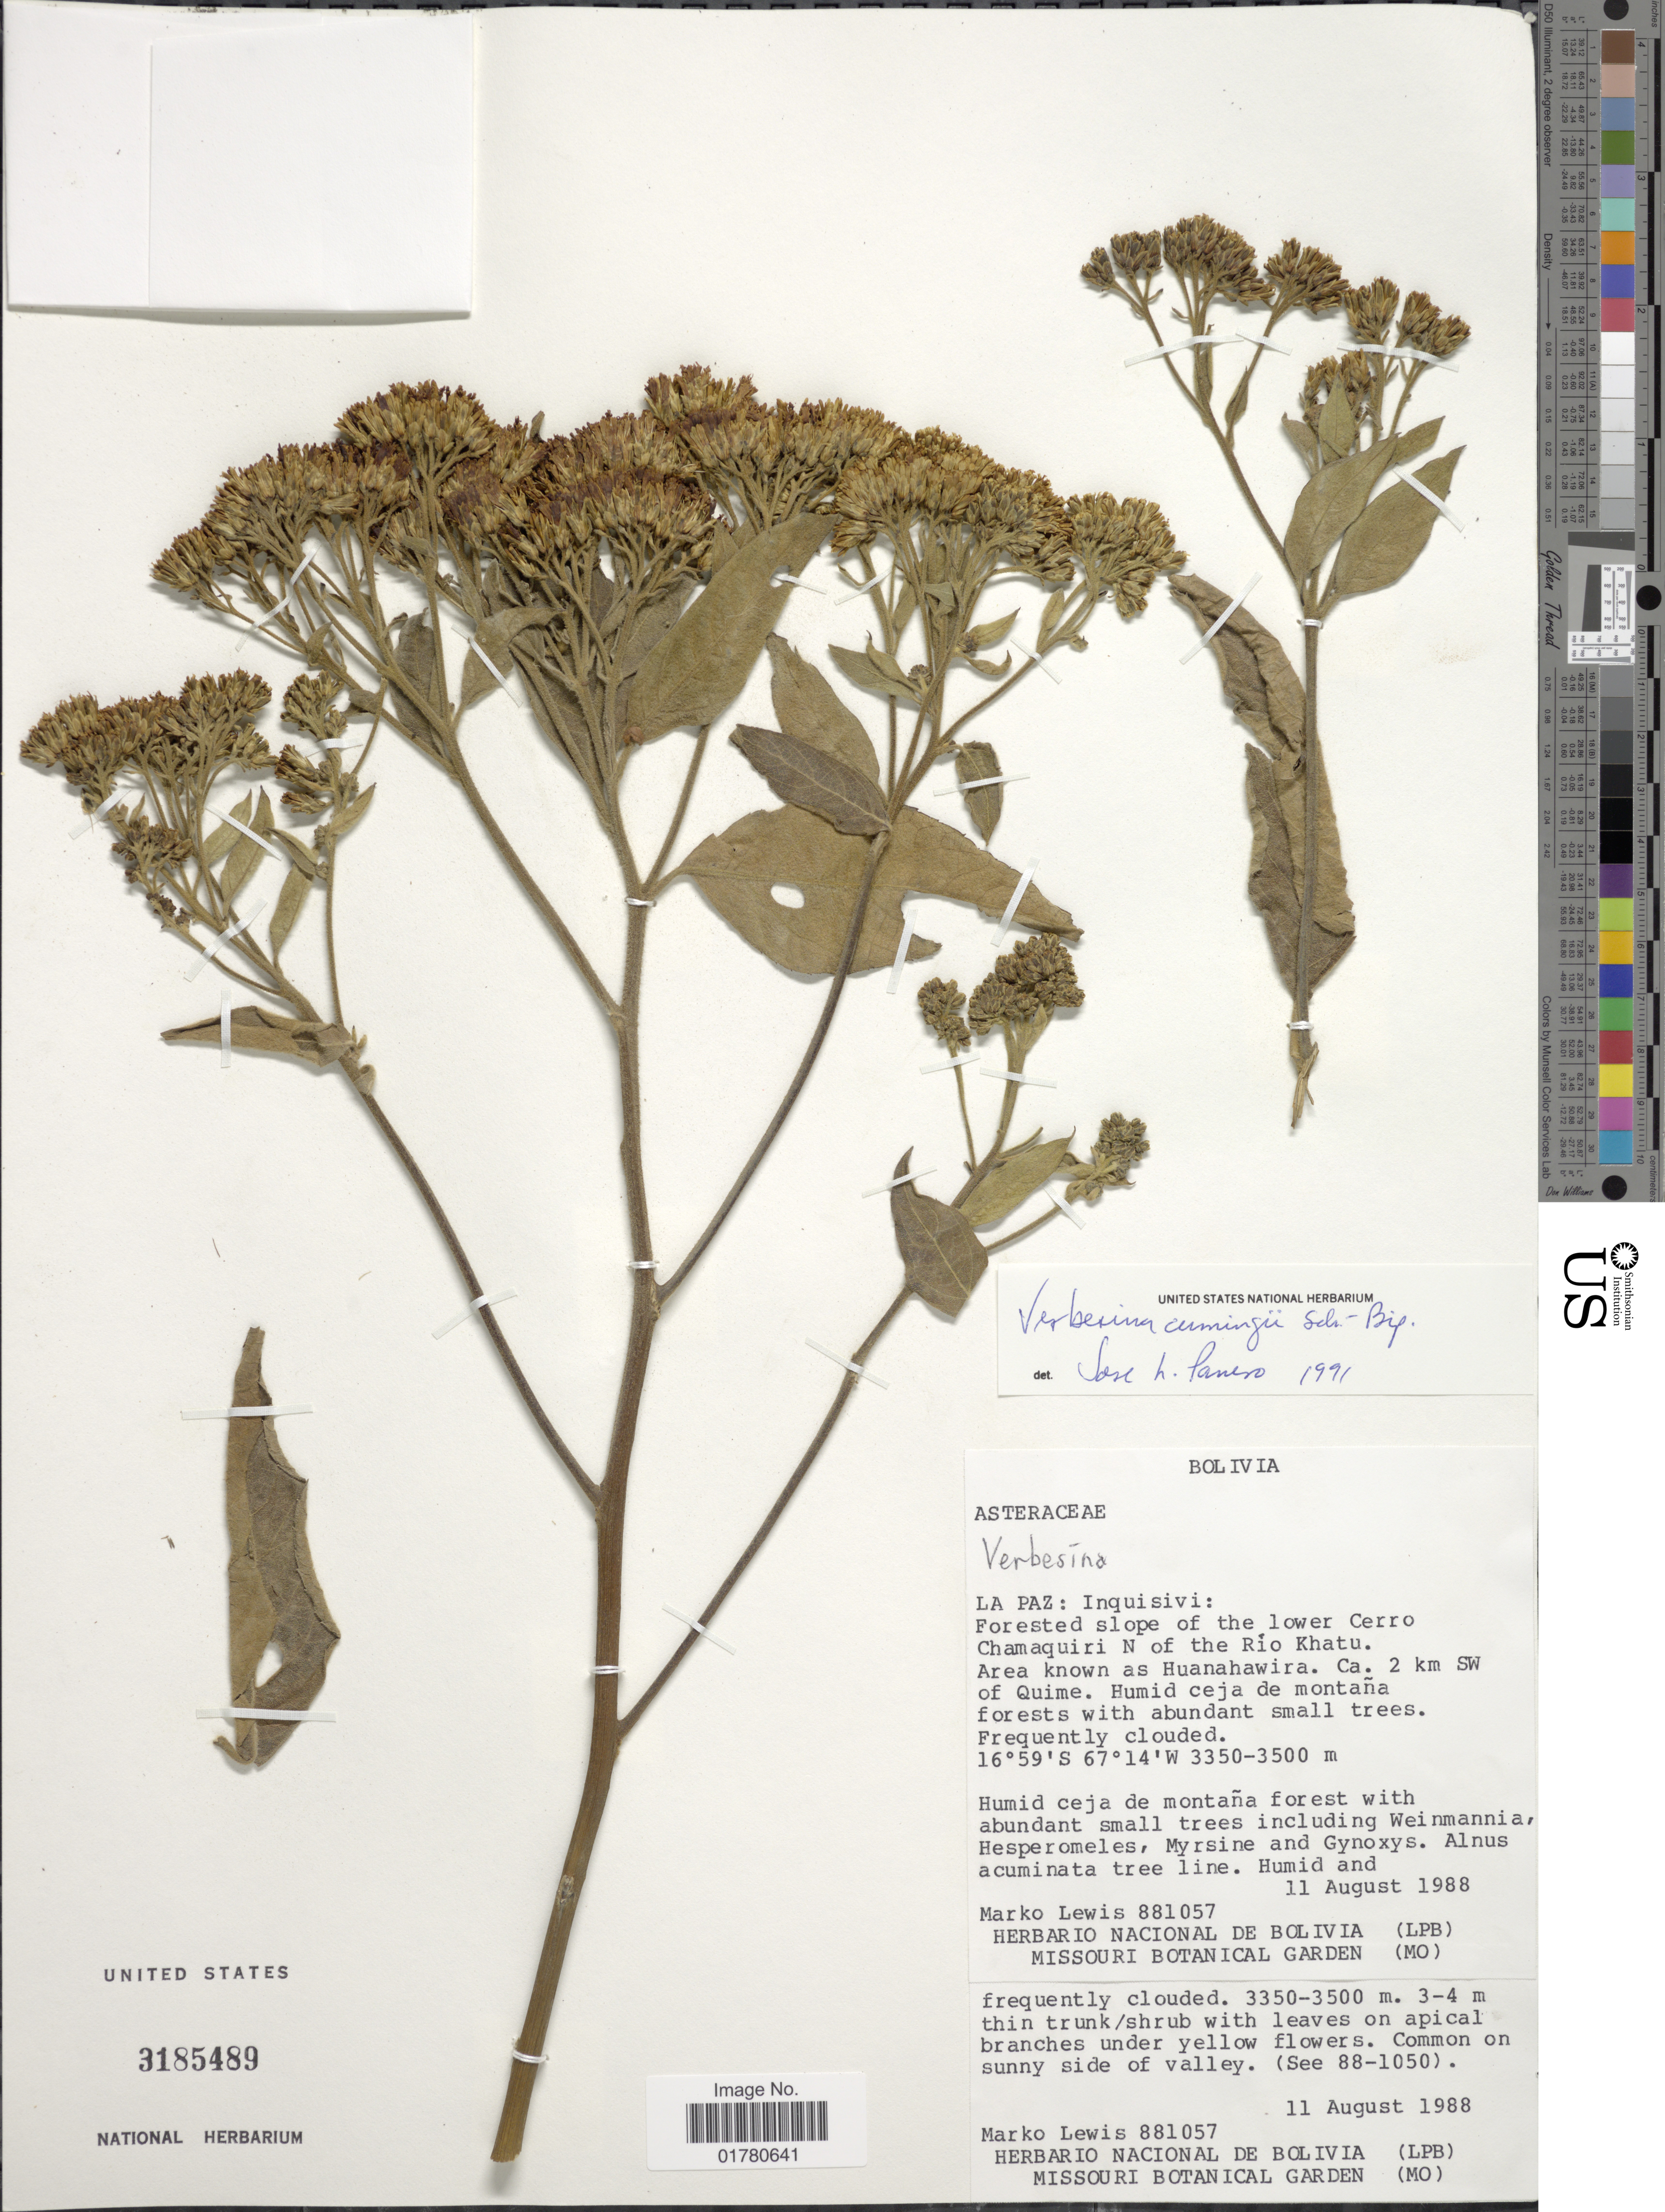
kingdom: Plantae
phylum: Tracheophyta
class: Magnoliopsida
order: Asterales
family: Asteraceae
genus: Verbesina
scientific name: Verbesina cumingii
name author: Sch. Bip. ex S.F. Blake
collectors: M. A. Lewis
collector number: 881057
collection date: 1988-08-11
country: Bolivia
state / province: La Paz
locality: Inquisivi: Forested slope of the lower Cerro Chamaquiri N of the Río Khatu. Area known ad Huanahawira. Ca 2 km SW of Quime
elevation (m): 3350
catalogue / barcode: US 3185489